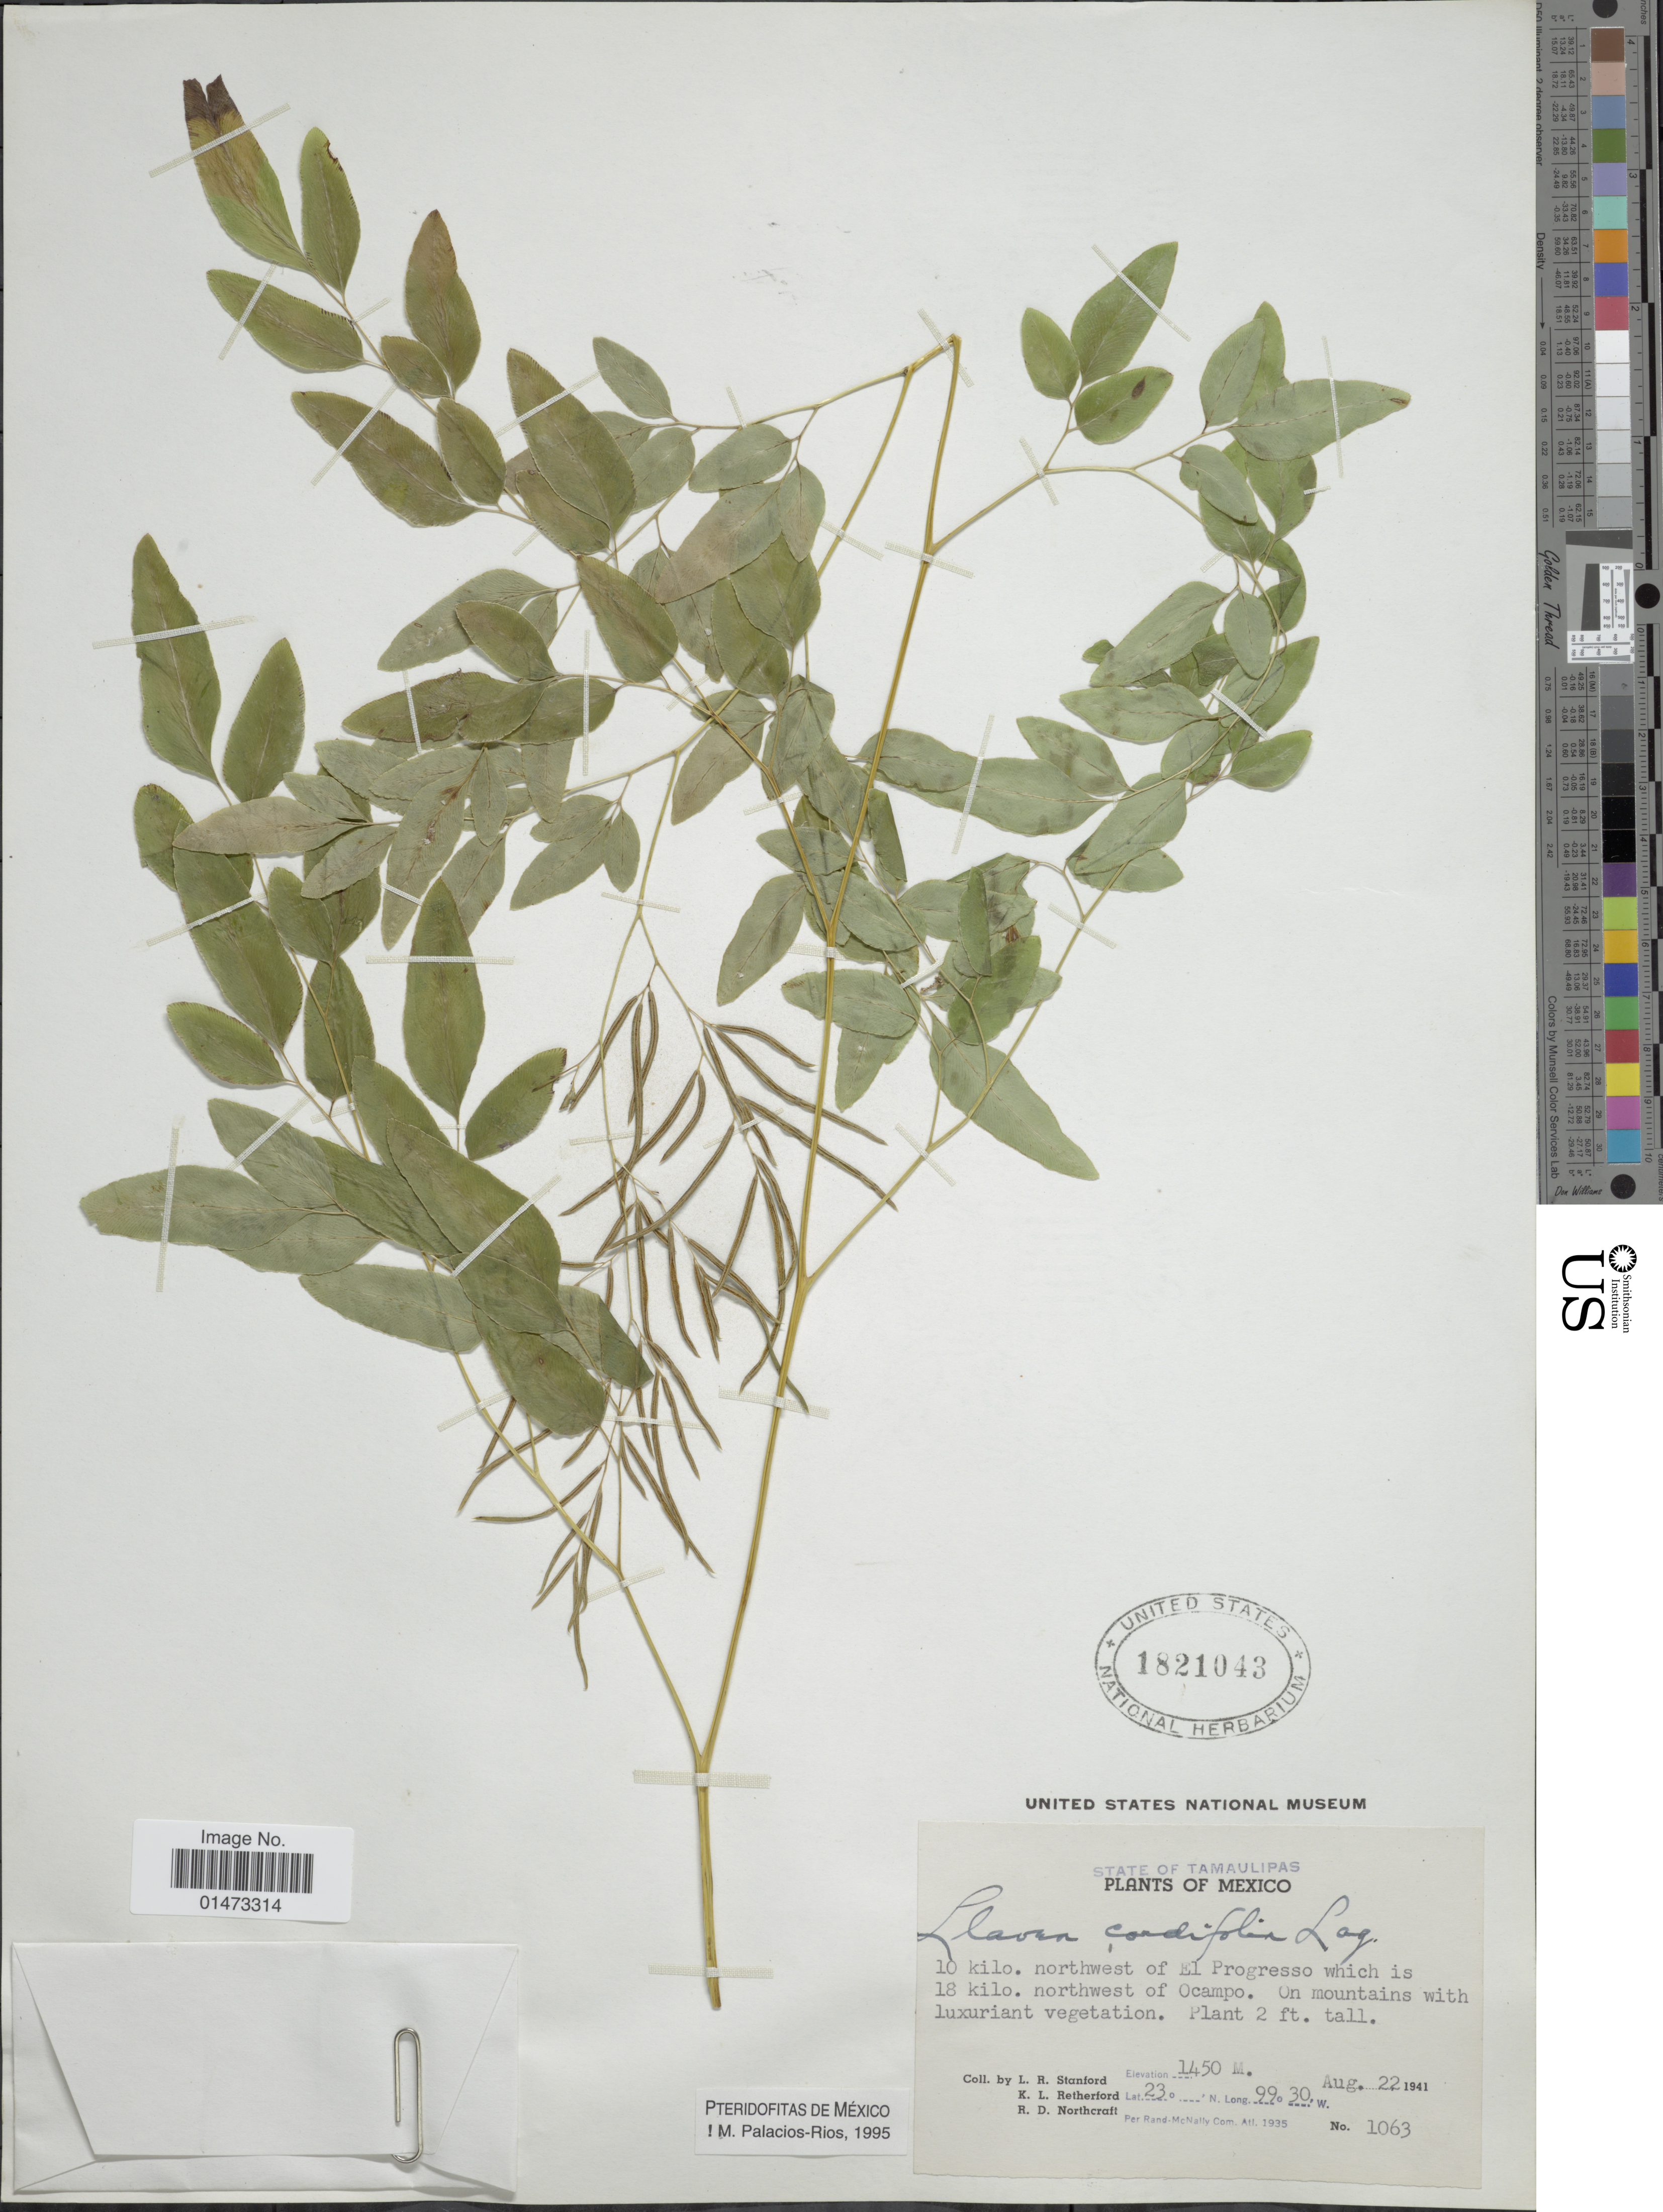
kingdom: Plantae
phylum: Tracheophyta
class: Polypodiopsida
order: Polypodiales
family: Pteridaceae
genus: Llavea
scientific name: Llavea cordifolia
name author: Lag.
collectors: L. R. Stanford, K. Retherford & R. Northcraft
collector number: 1063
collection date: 1941-08-22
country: Mexico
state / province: Tamaulipas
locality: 10 kilo. northwest of El Progresso which is 18 kilo. northwest of Ocampo.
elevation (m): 1450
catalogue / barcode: US 1821043